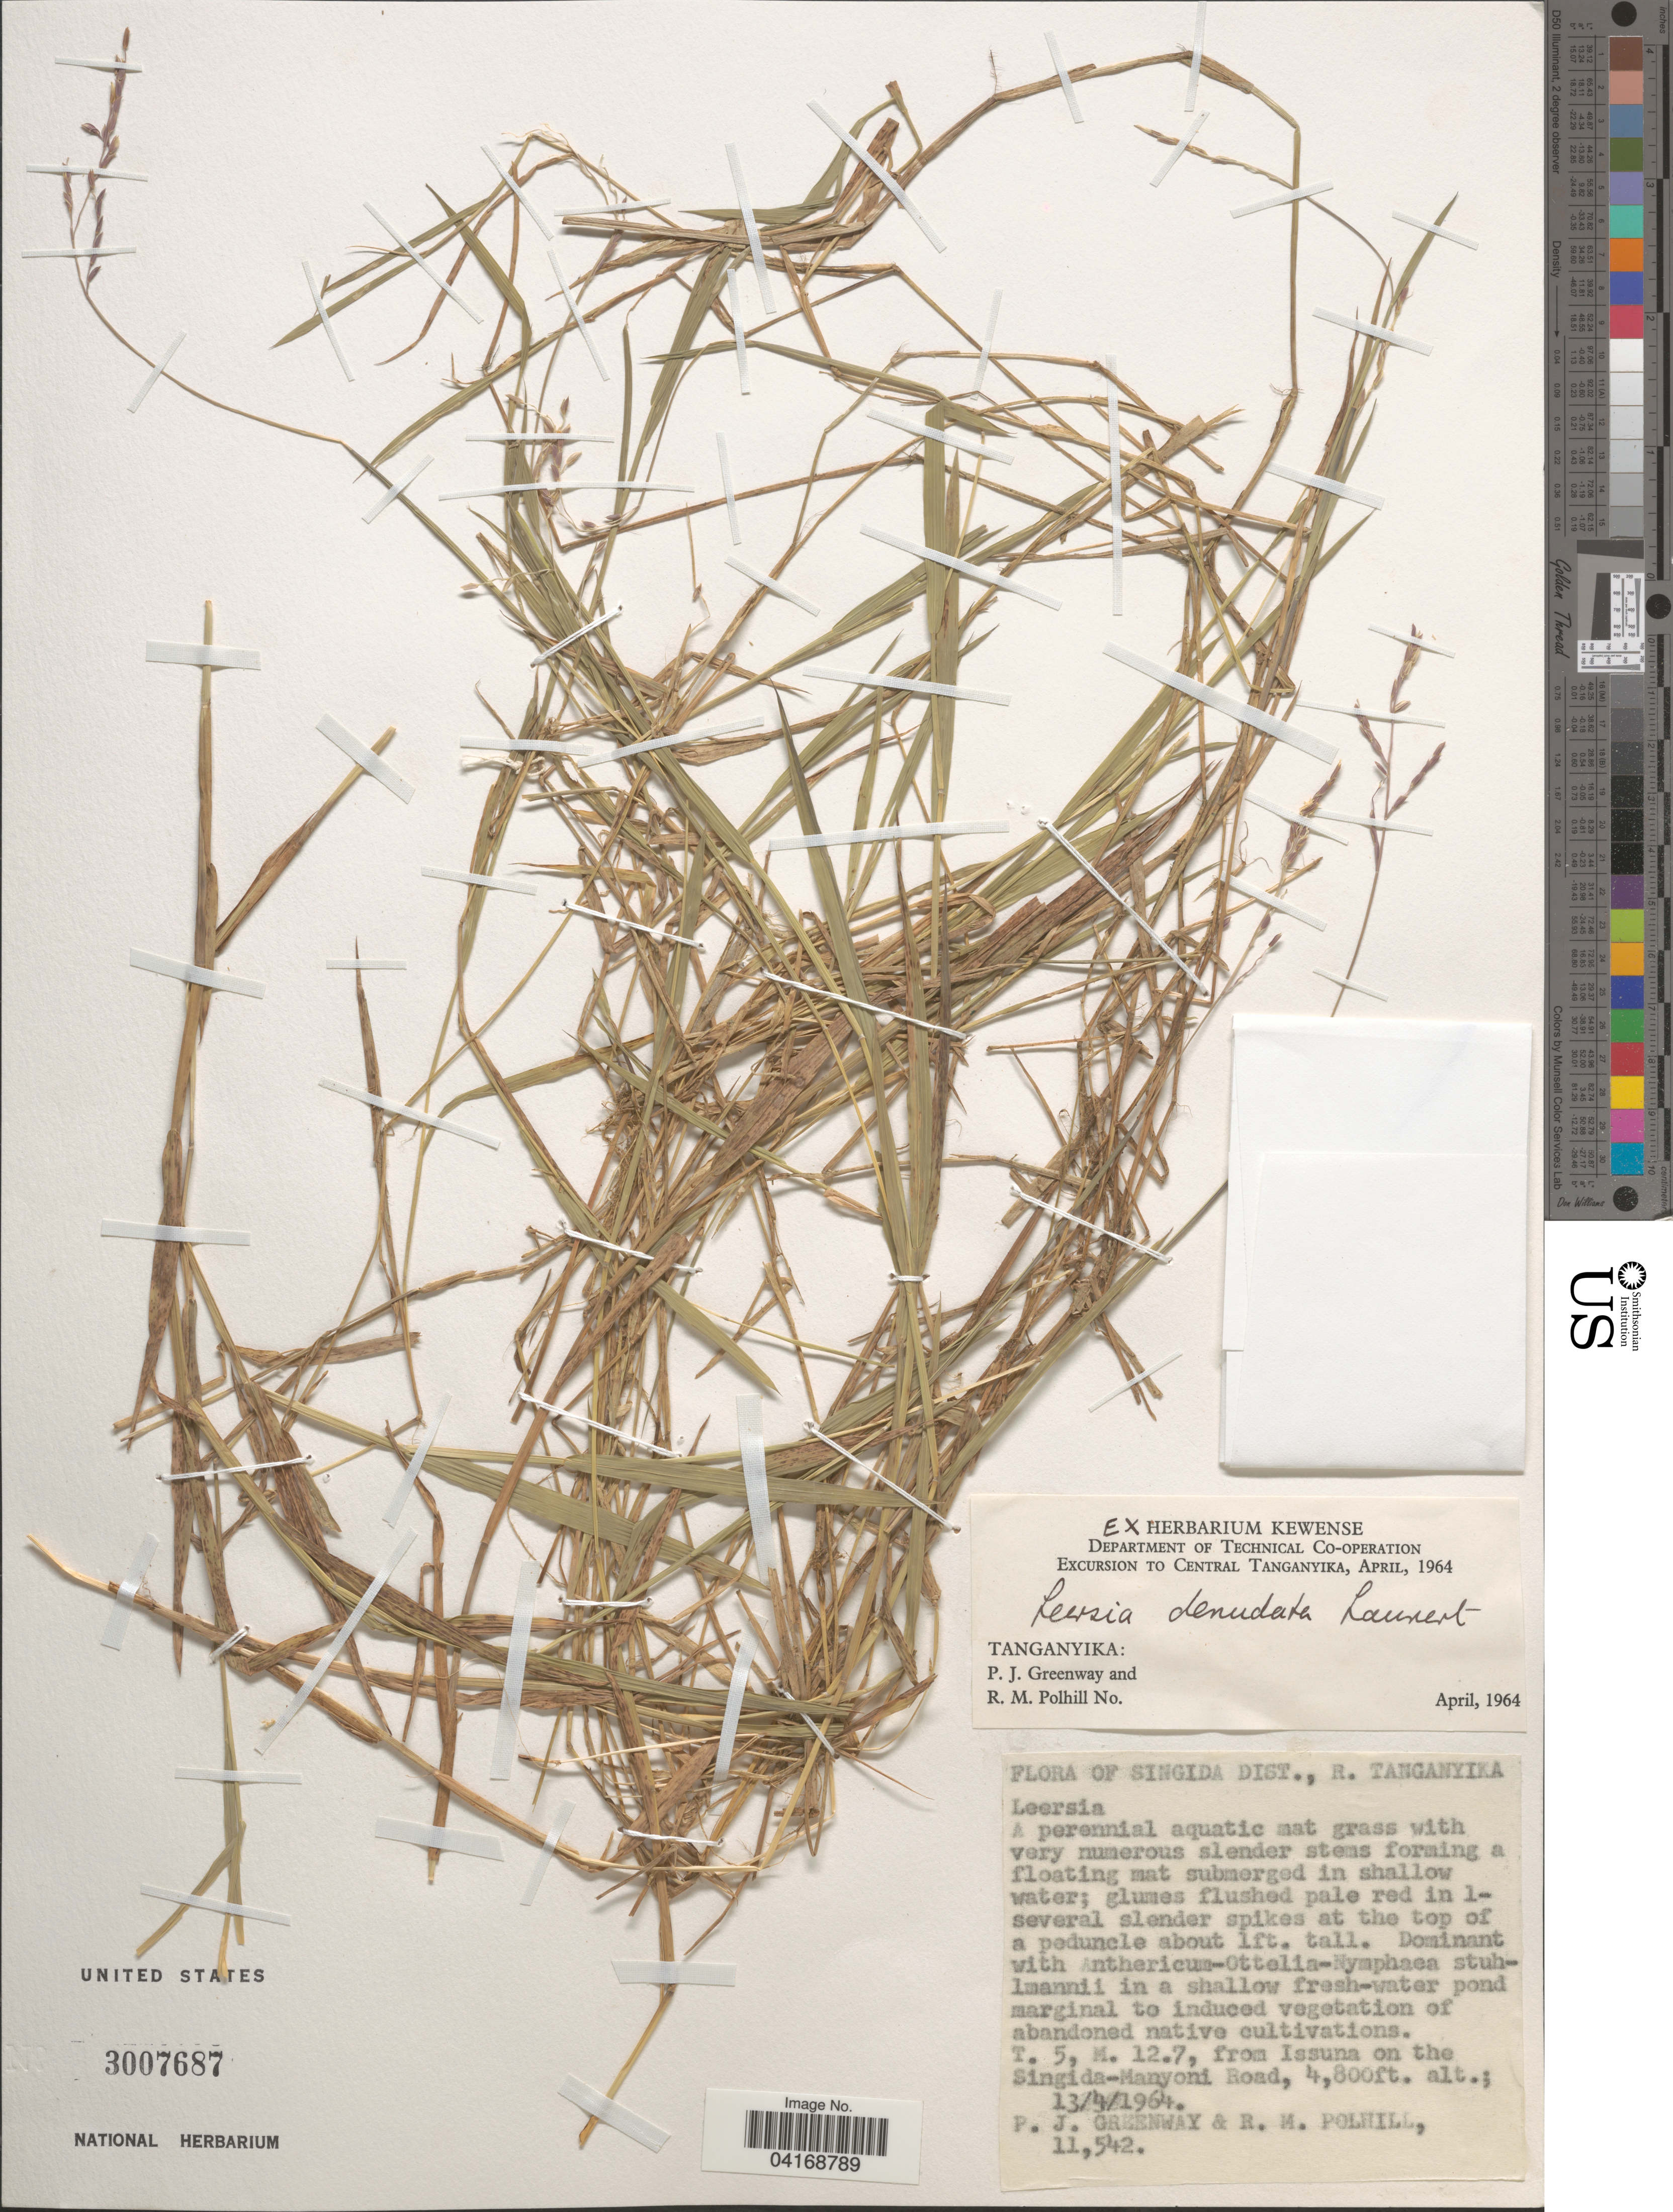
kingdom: Plantae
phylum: Tracheophyta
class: Liliopsida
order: Poales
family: Poaceae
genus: Leersia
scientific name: Leersia denudata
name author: Launert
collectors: P. J. Greenway & R. M. Polhill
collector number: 11542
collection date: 1964-04-13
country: Tanzania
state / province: Singida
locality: Singida Dist., R. Tanganyika. T. 5, M. 12.7, from Issuna on the Singida-Manyoni.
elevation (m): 1463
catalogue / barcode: US 3007687